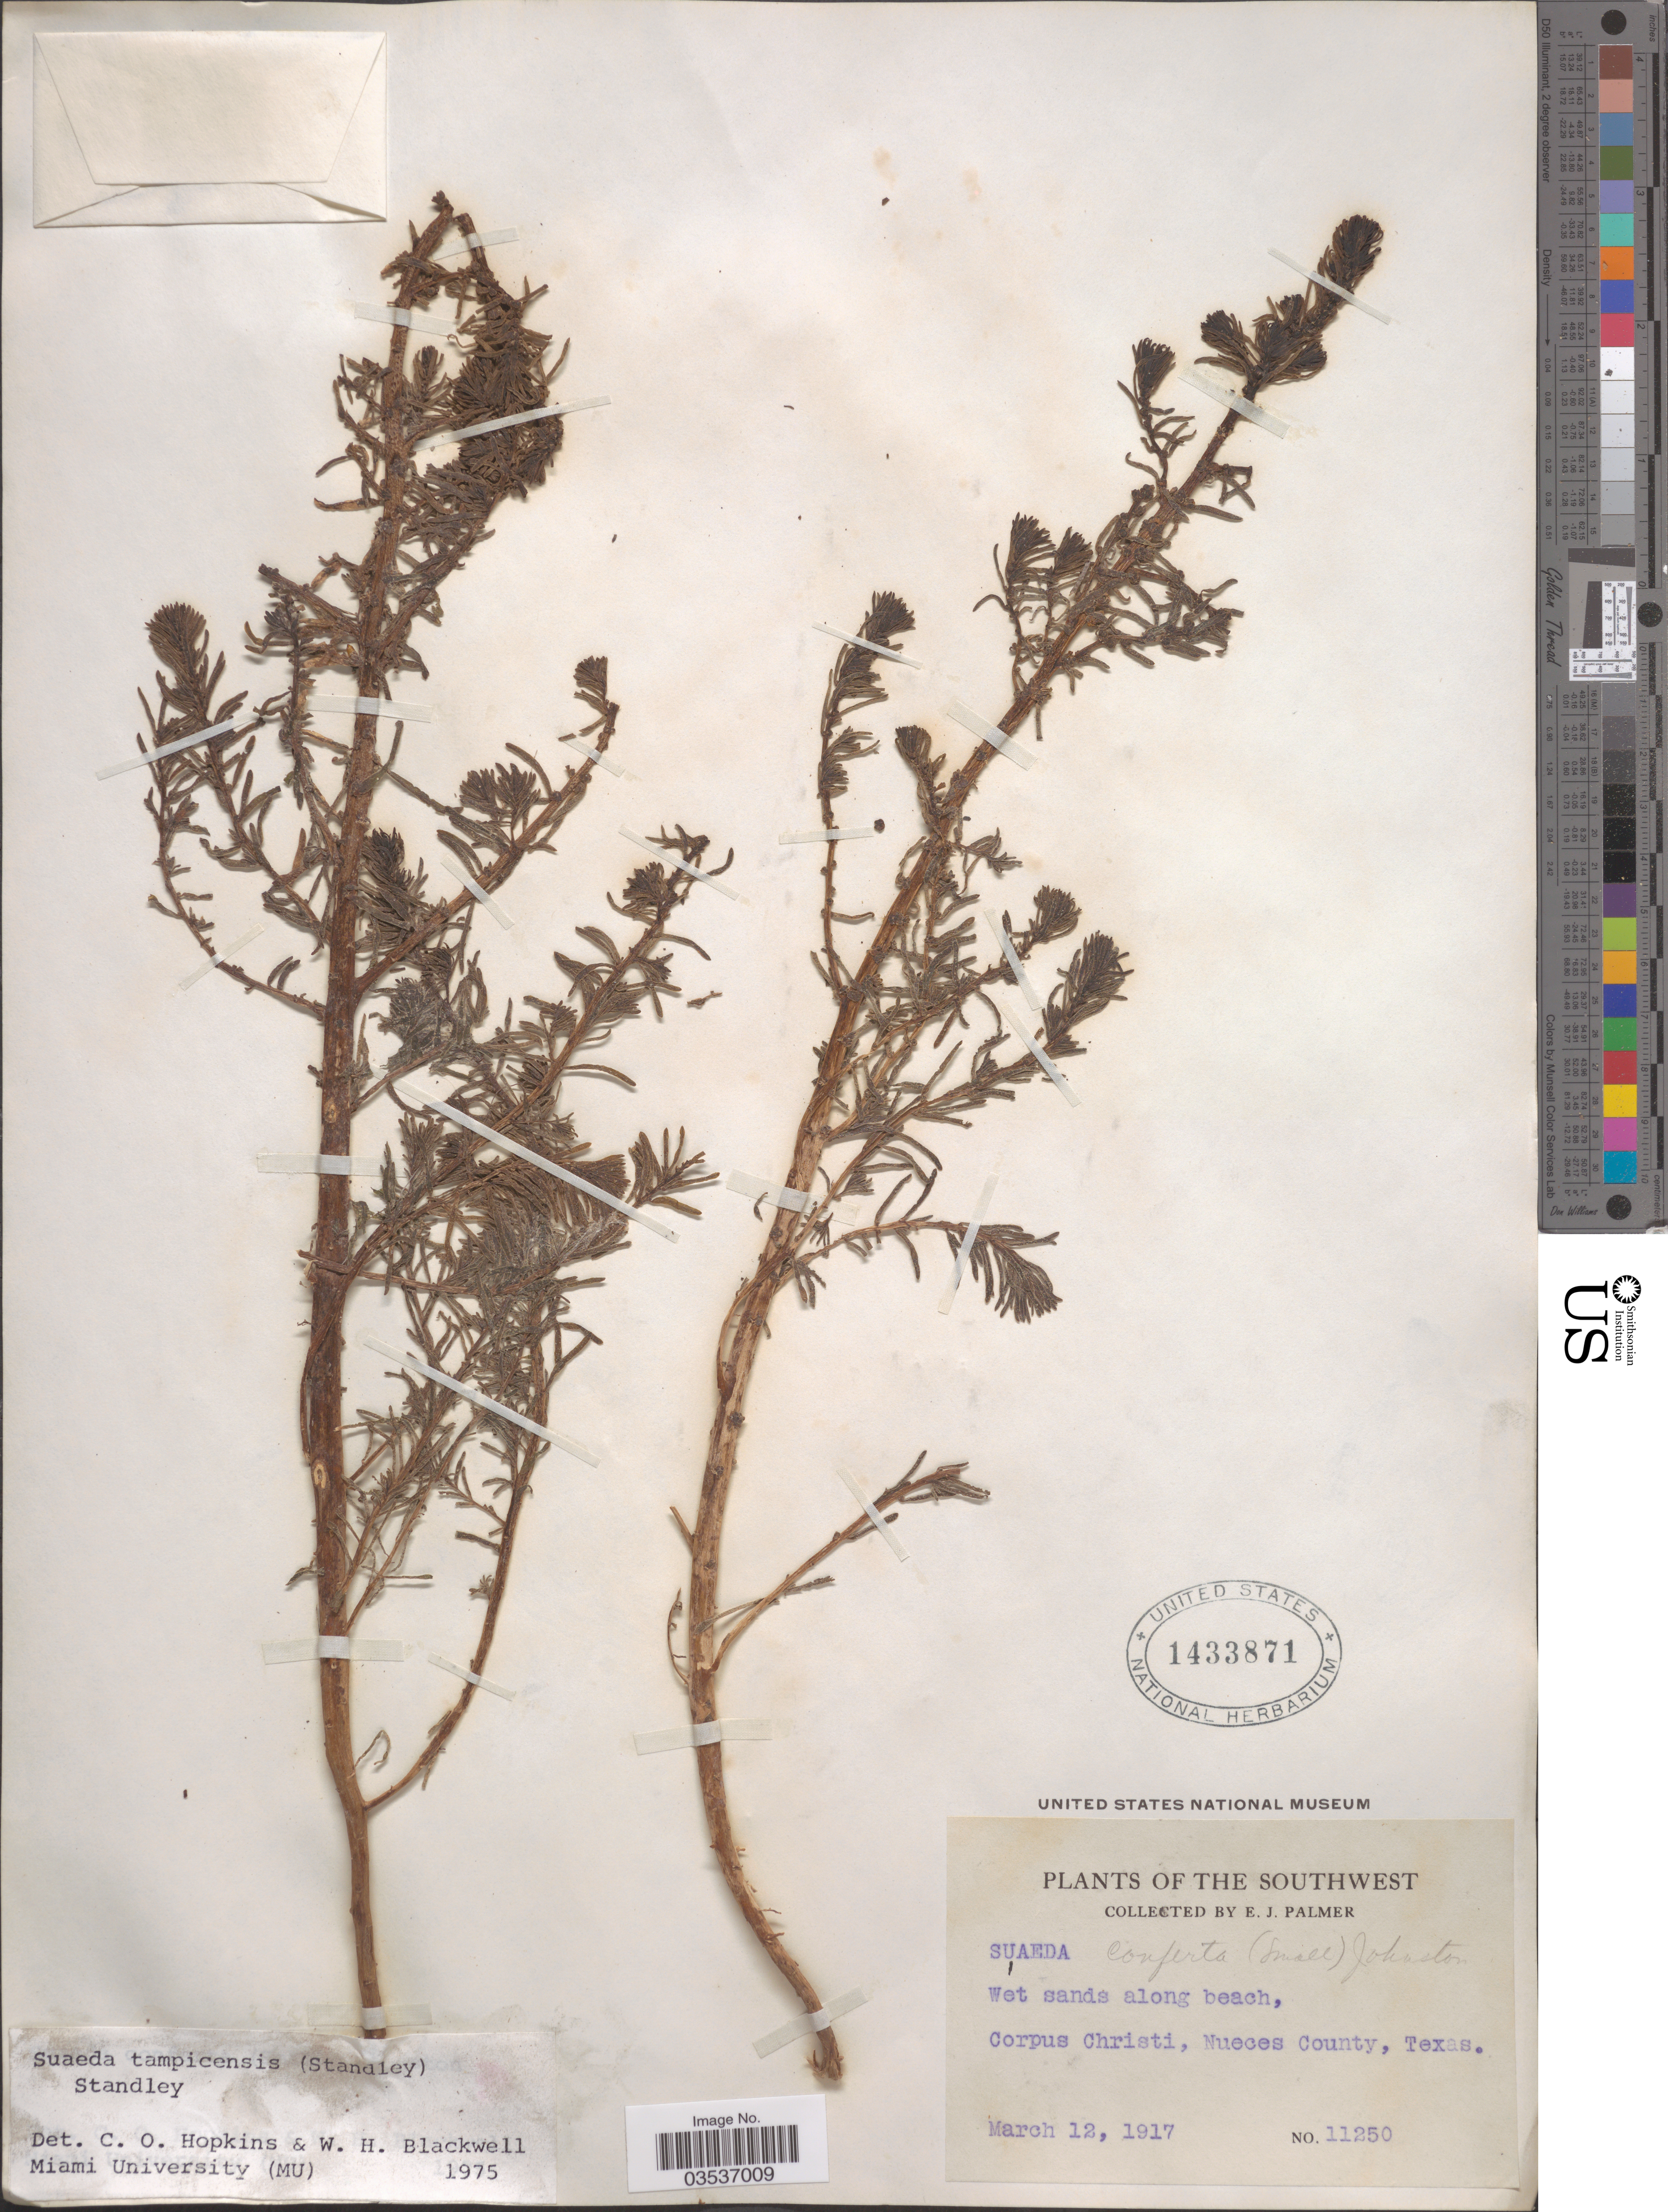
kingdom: Plantae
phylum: Tracheophyta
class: Magnoliopsida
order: Caryophyllales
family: Amaranthaceae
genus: Suaeda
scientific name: Suaeda tampicensis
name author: (Standl.) Standl.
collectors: E. J. Palmer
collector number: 11250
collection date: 1917-03-12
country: United States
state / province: Texas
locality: Southwest. Corpus Christi, Nueces County.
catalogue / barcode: US 1433871